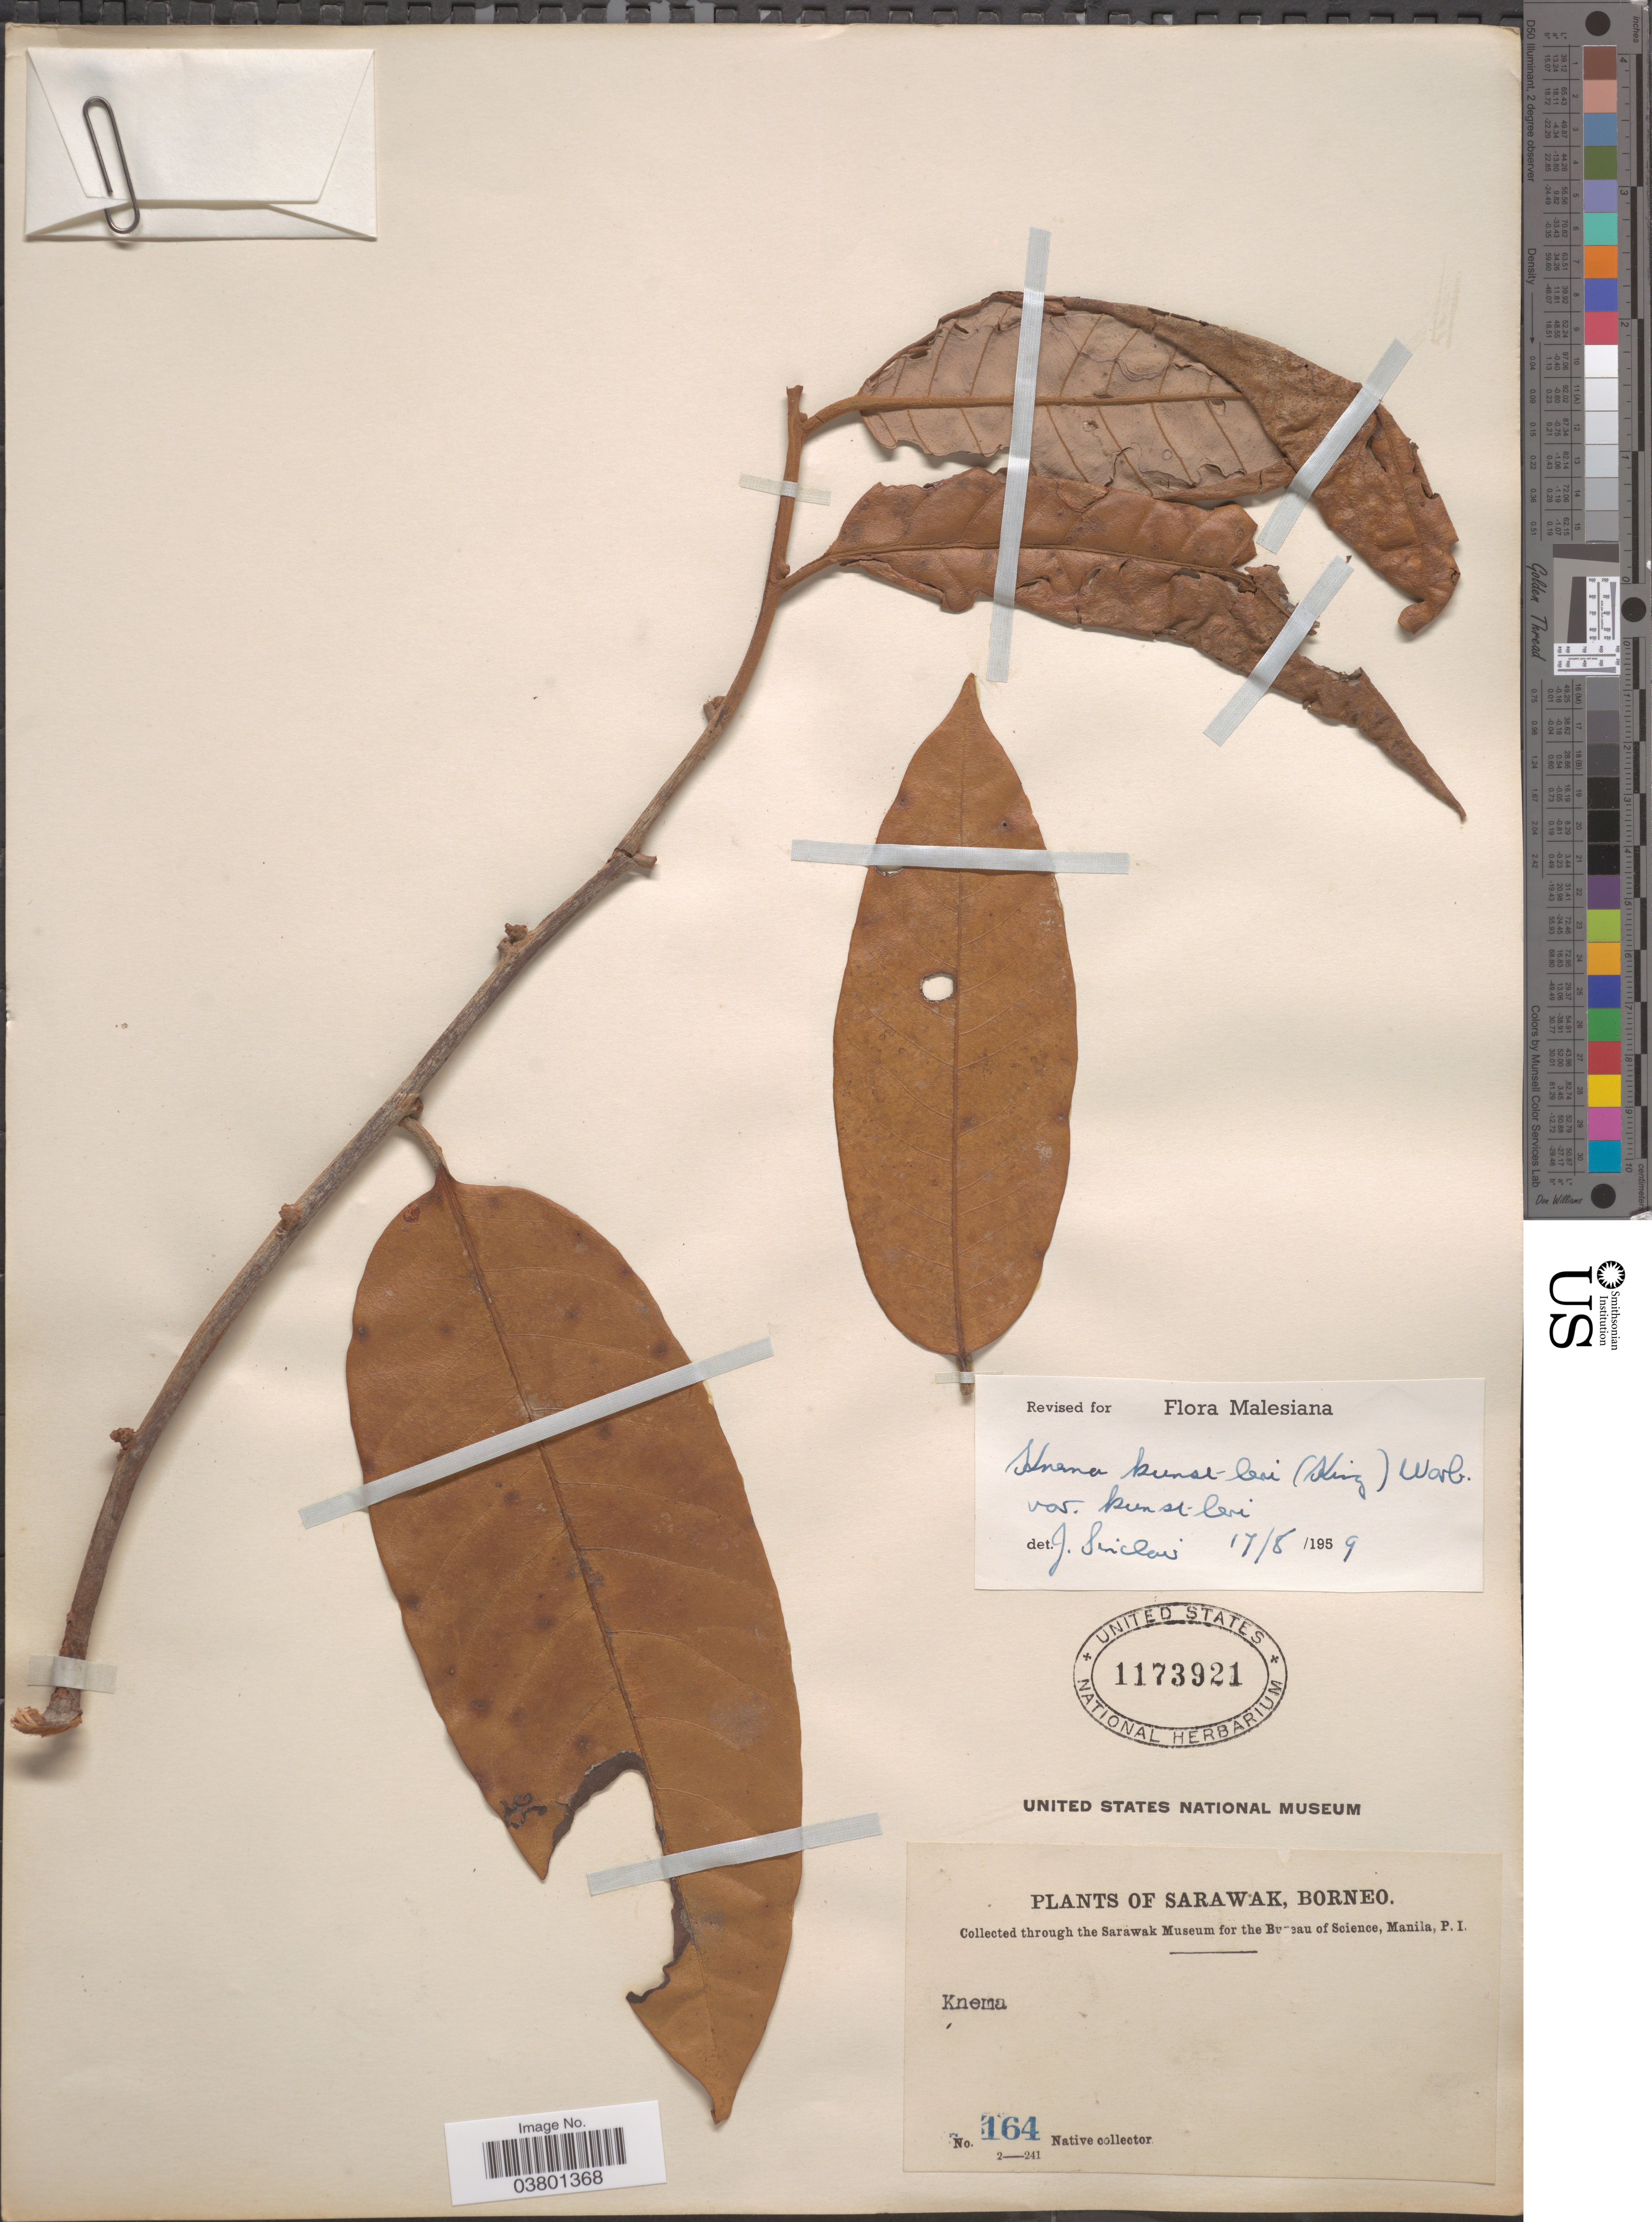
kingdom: Plantae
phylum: Tracheophyta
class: Magnoliopsida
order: Magnoliales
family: Myristicaceae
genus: Knema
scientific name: Knema kunstleri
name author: Warb.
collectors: Native collector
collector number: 164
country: Malaysia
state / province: Sarawak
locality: Borneo.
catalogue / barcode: US 1173921